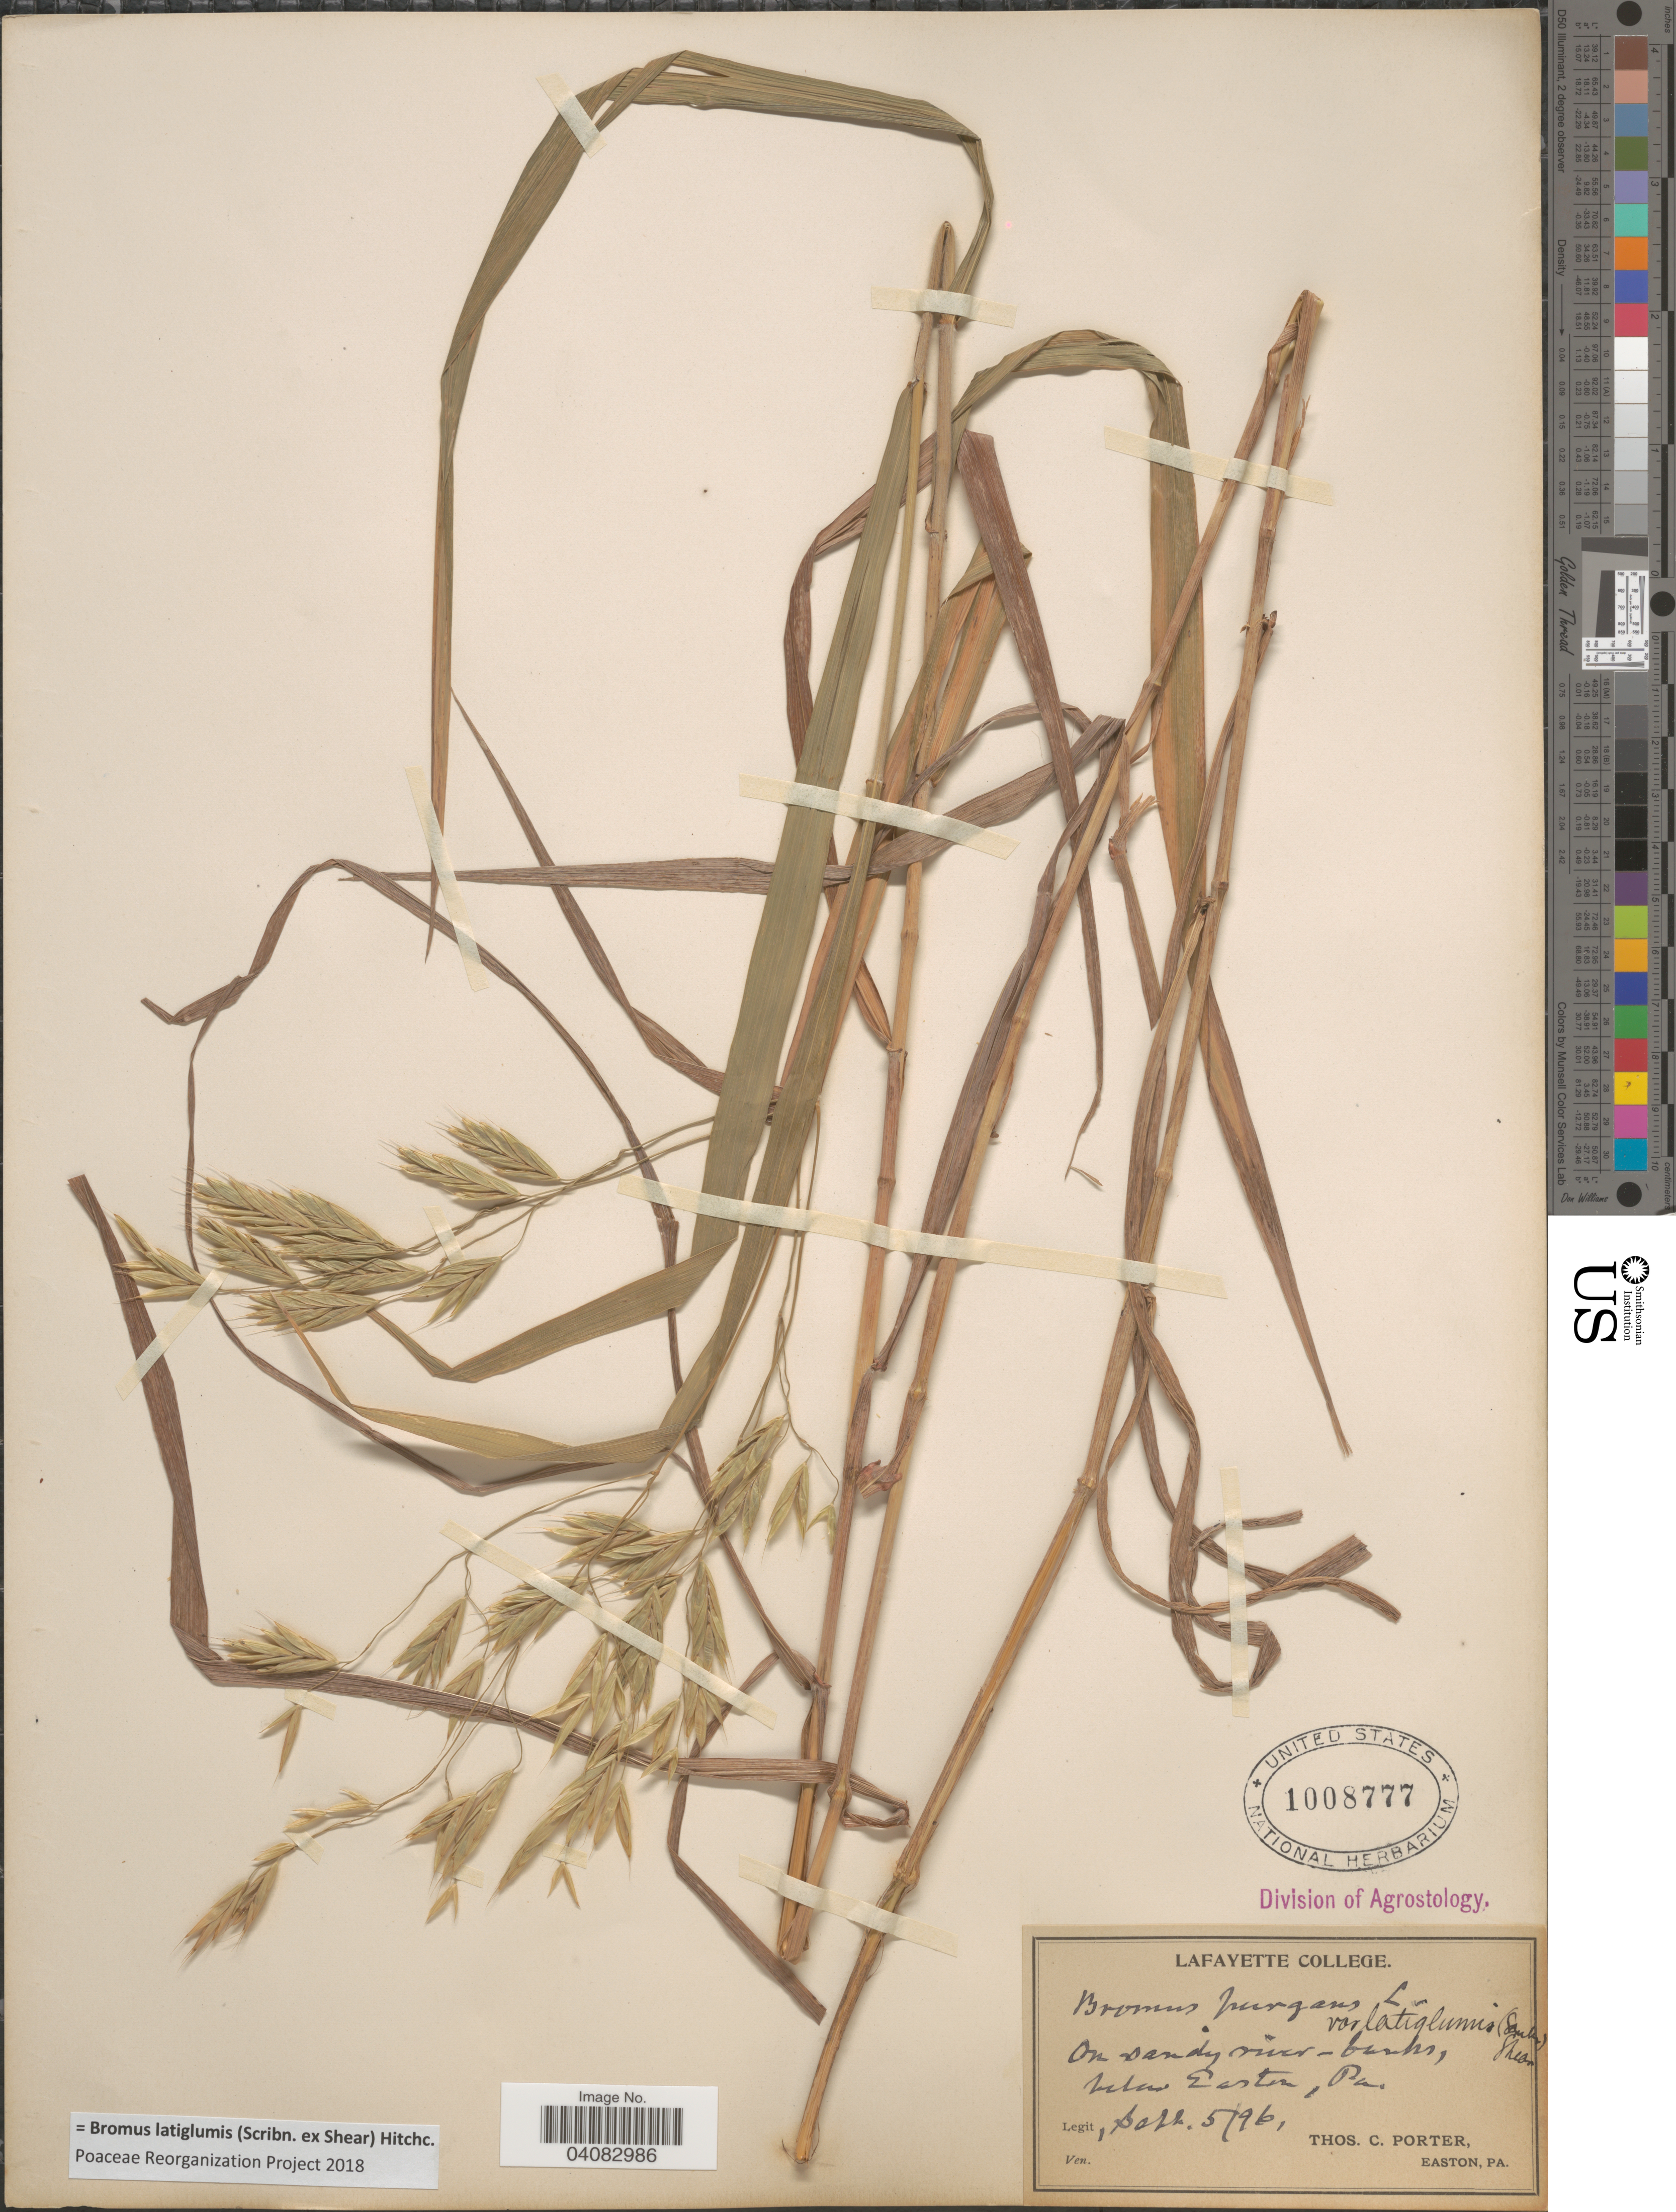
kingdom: Plantae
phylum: Tracheophyta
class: Liliopsida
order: Poales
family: Poaceae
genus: Bromus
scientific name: Bromus latiglumis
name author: (Scribn. ex Shear) Hitchc.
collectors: T. Porter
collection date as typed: Transcribed d/m/y: 5/9/96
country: United States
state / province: Pennsylvania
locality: On sandy river-banks, below Easton.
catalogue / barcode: US 1008777